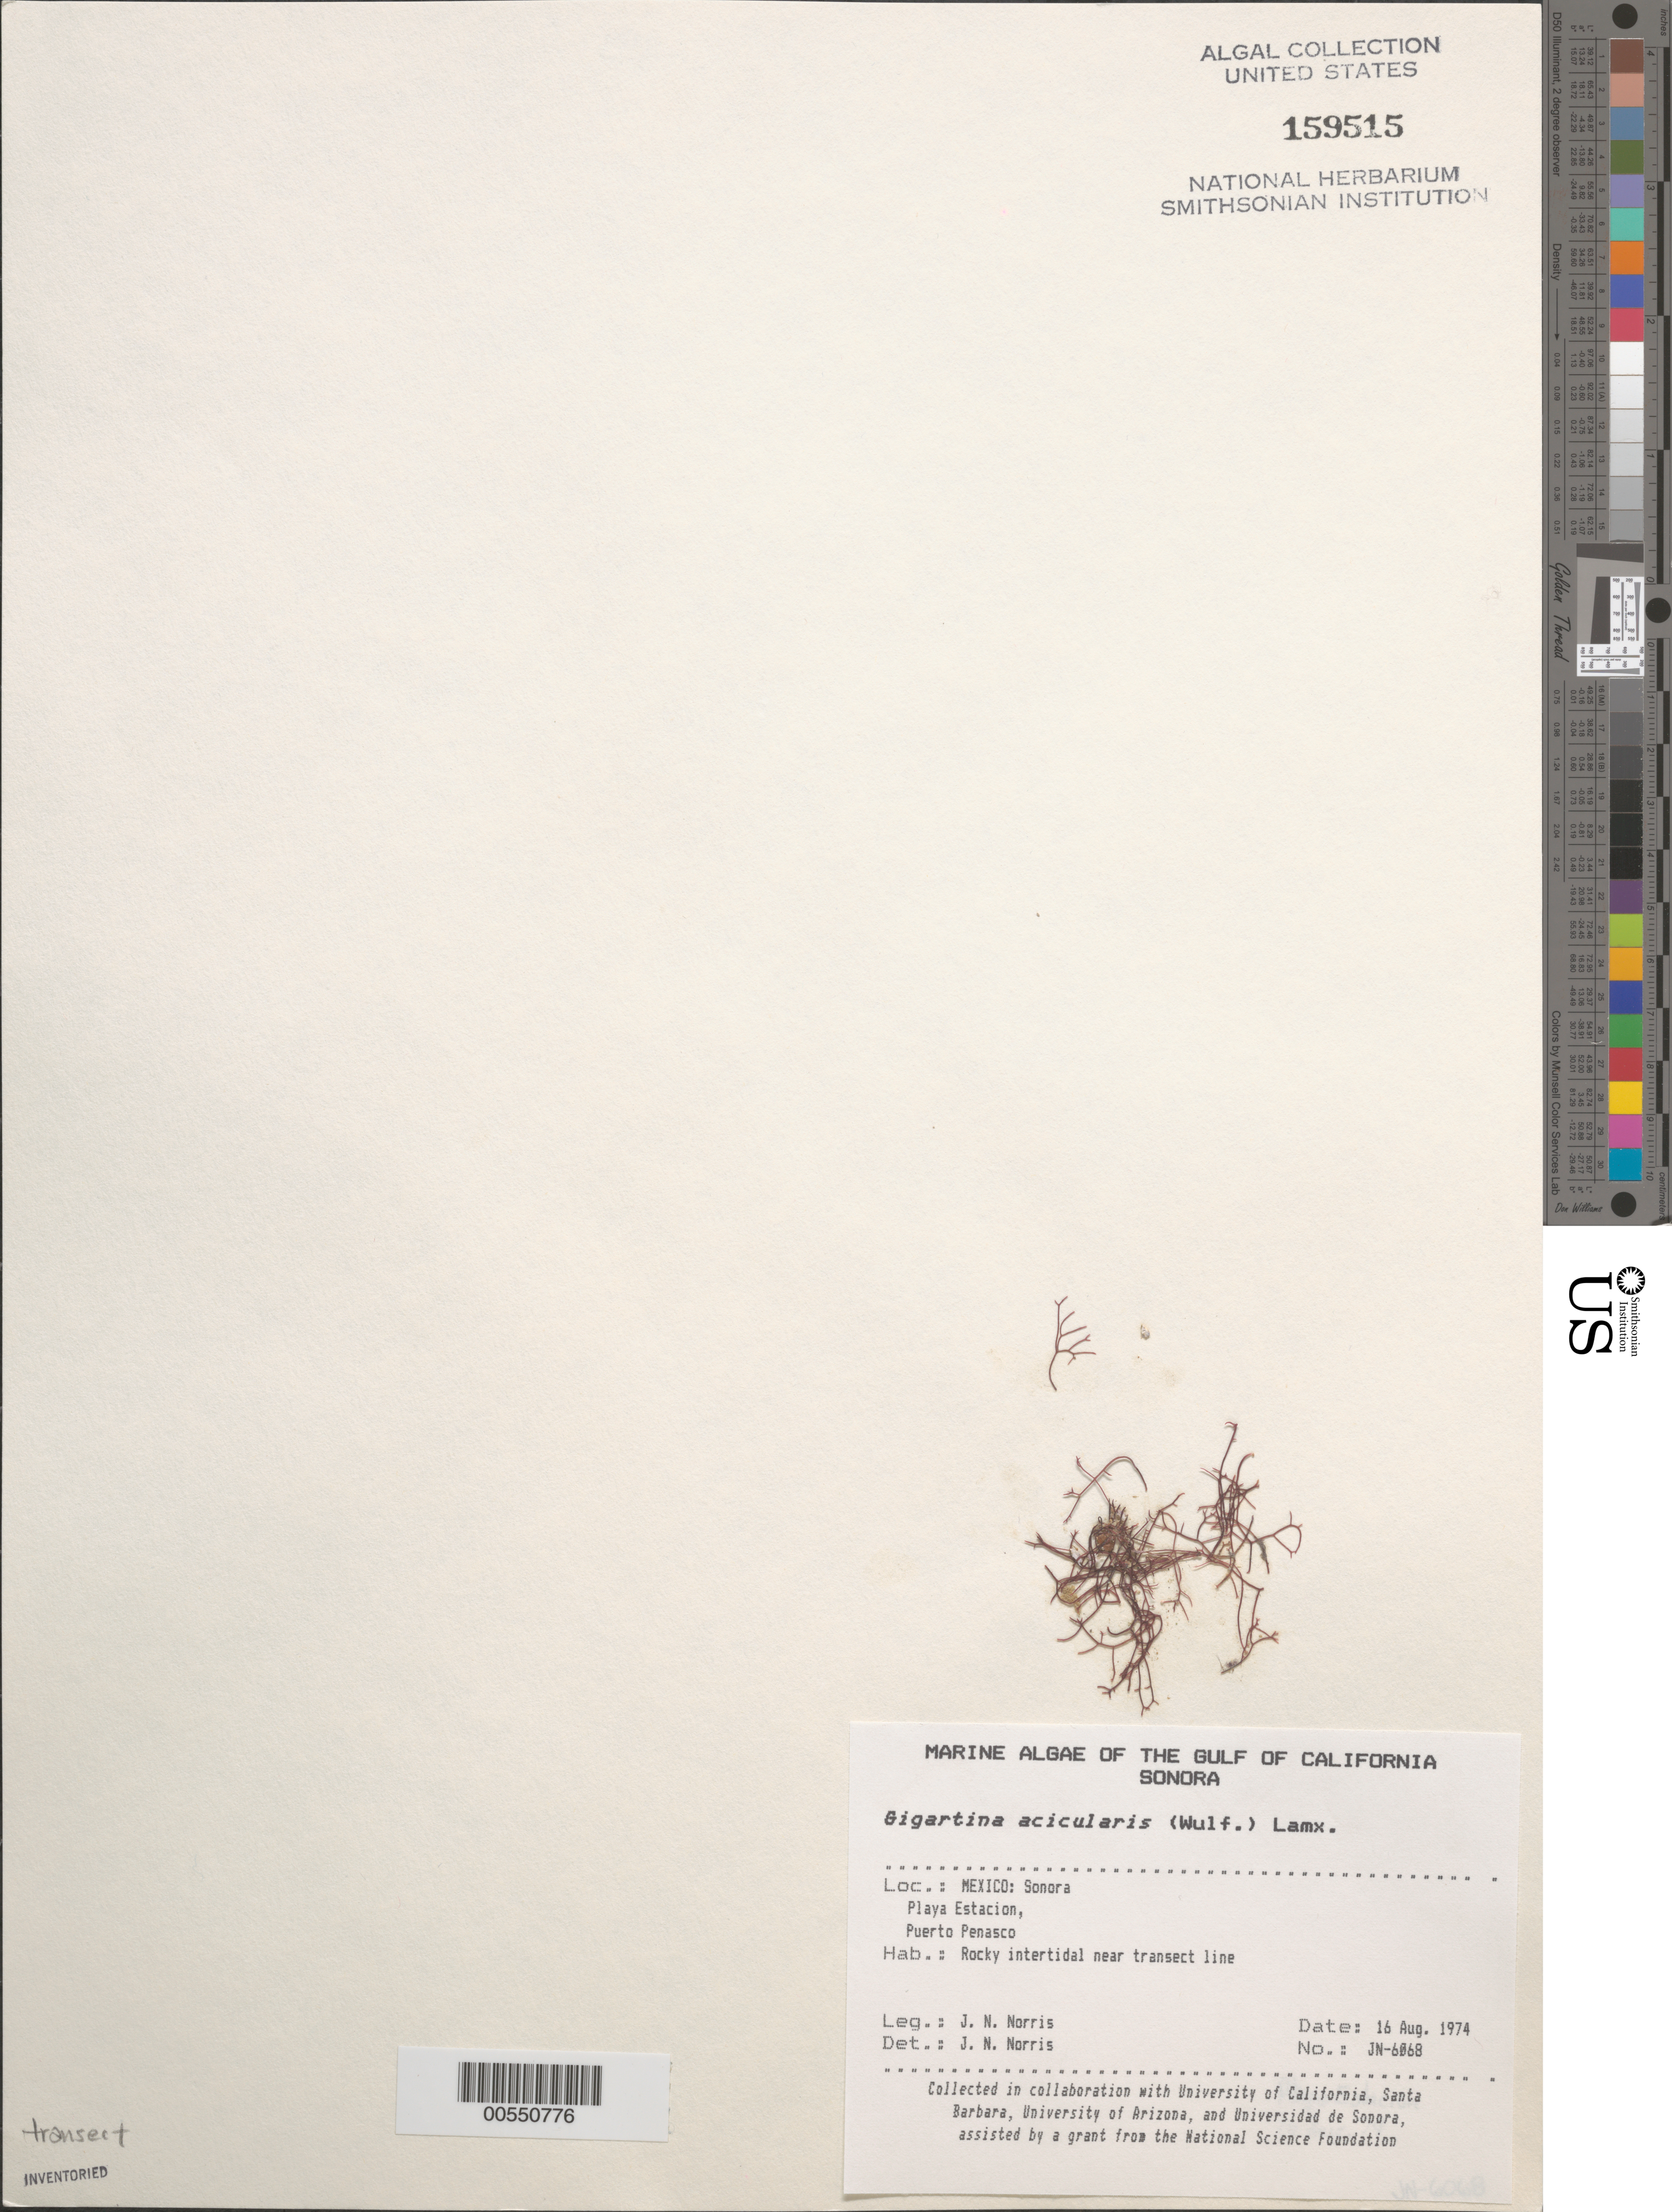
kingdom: Plantae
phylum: Rhodophyta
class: Florideophyceae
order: Gigartinales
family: Gigartinaceae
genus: Gigartina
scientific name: Gigartina sp.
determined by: Norris, James N.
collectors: J. N. Norris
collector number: JN-6068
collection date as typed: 16 Aug 1974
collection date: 1974-08-16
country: Mexico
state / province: Sonora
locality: Playa Estacion, Puerto Penasco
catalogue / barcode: US 159515